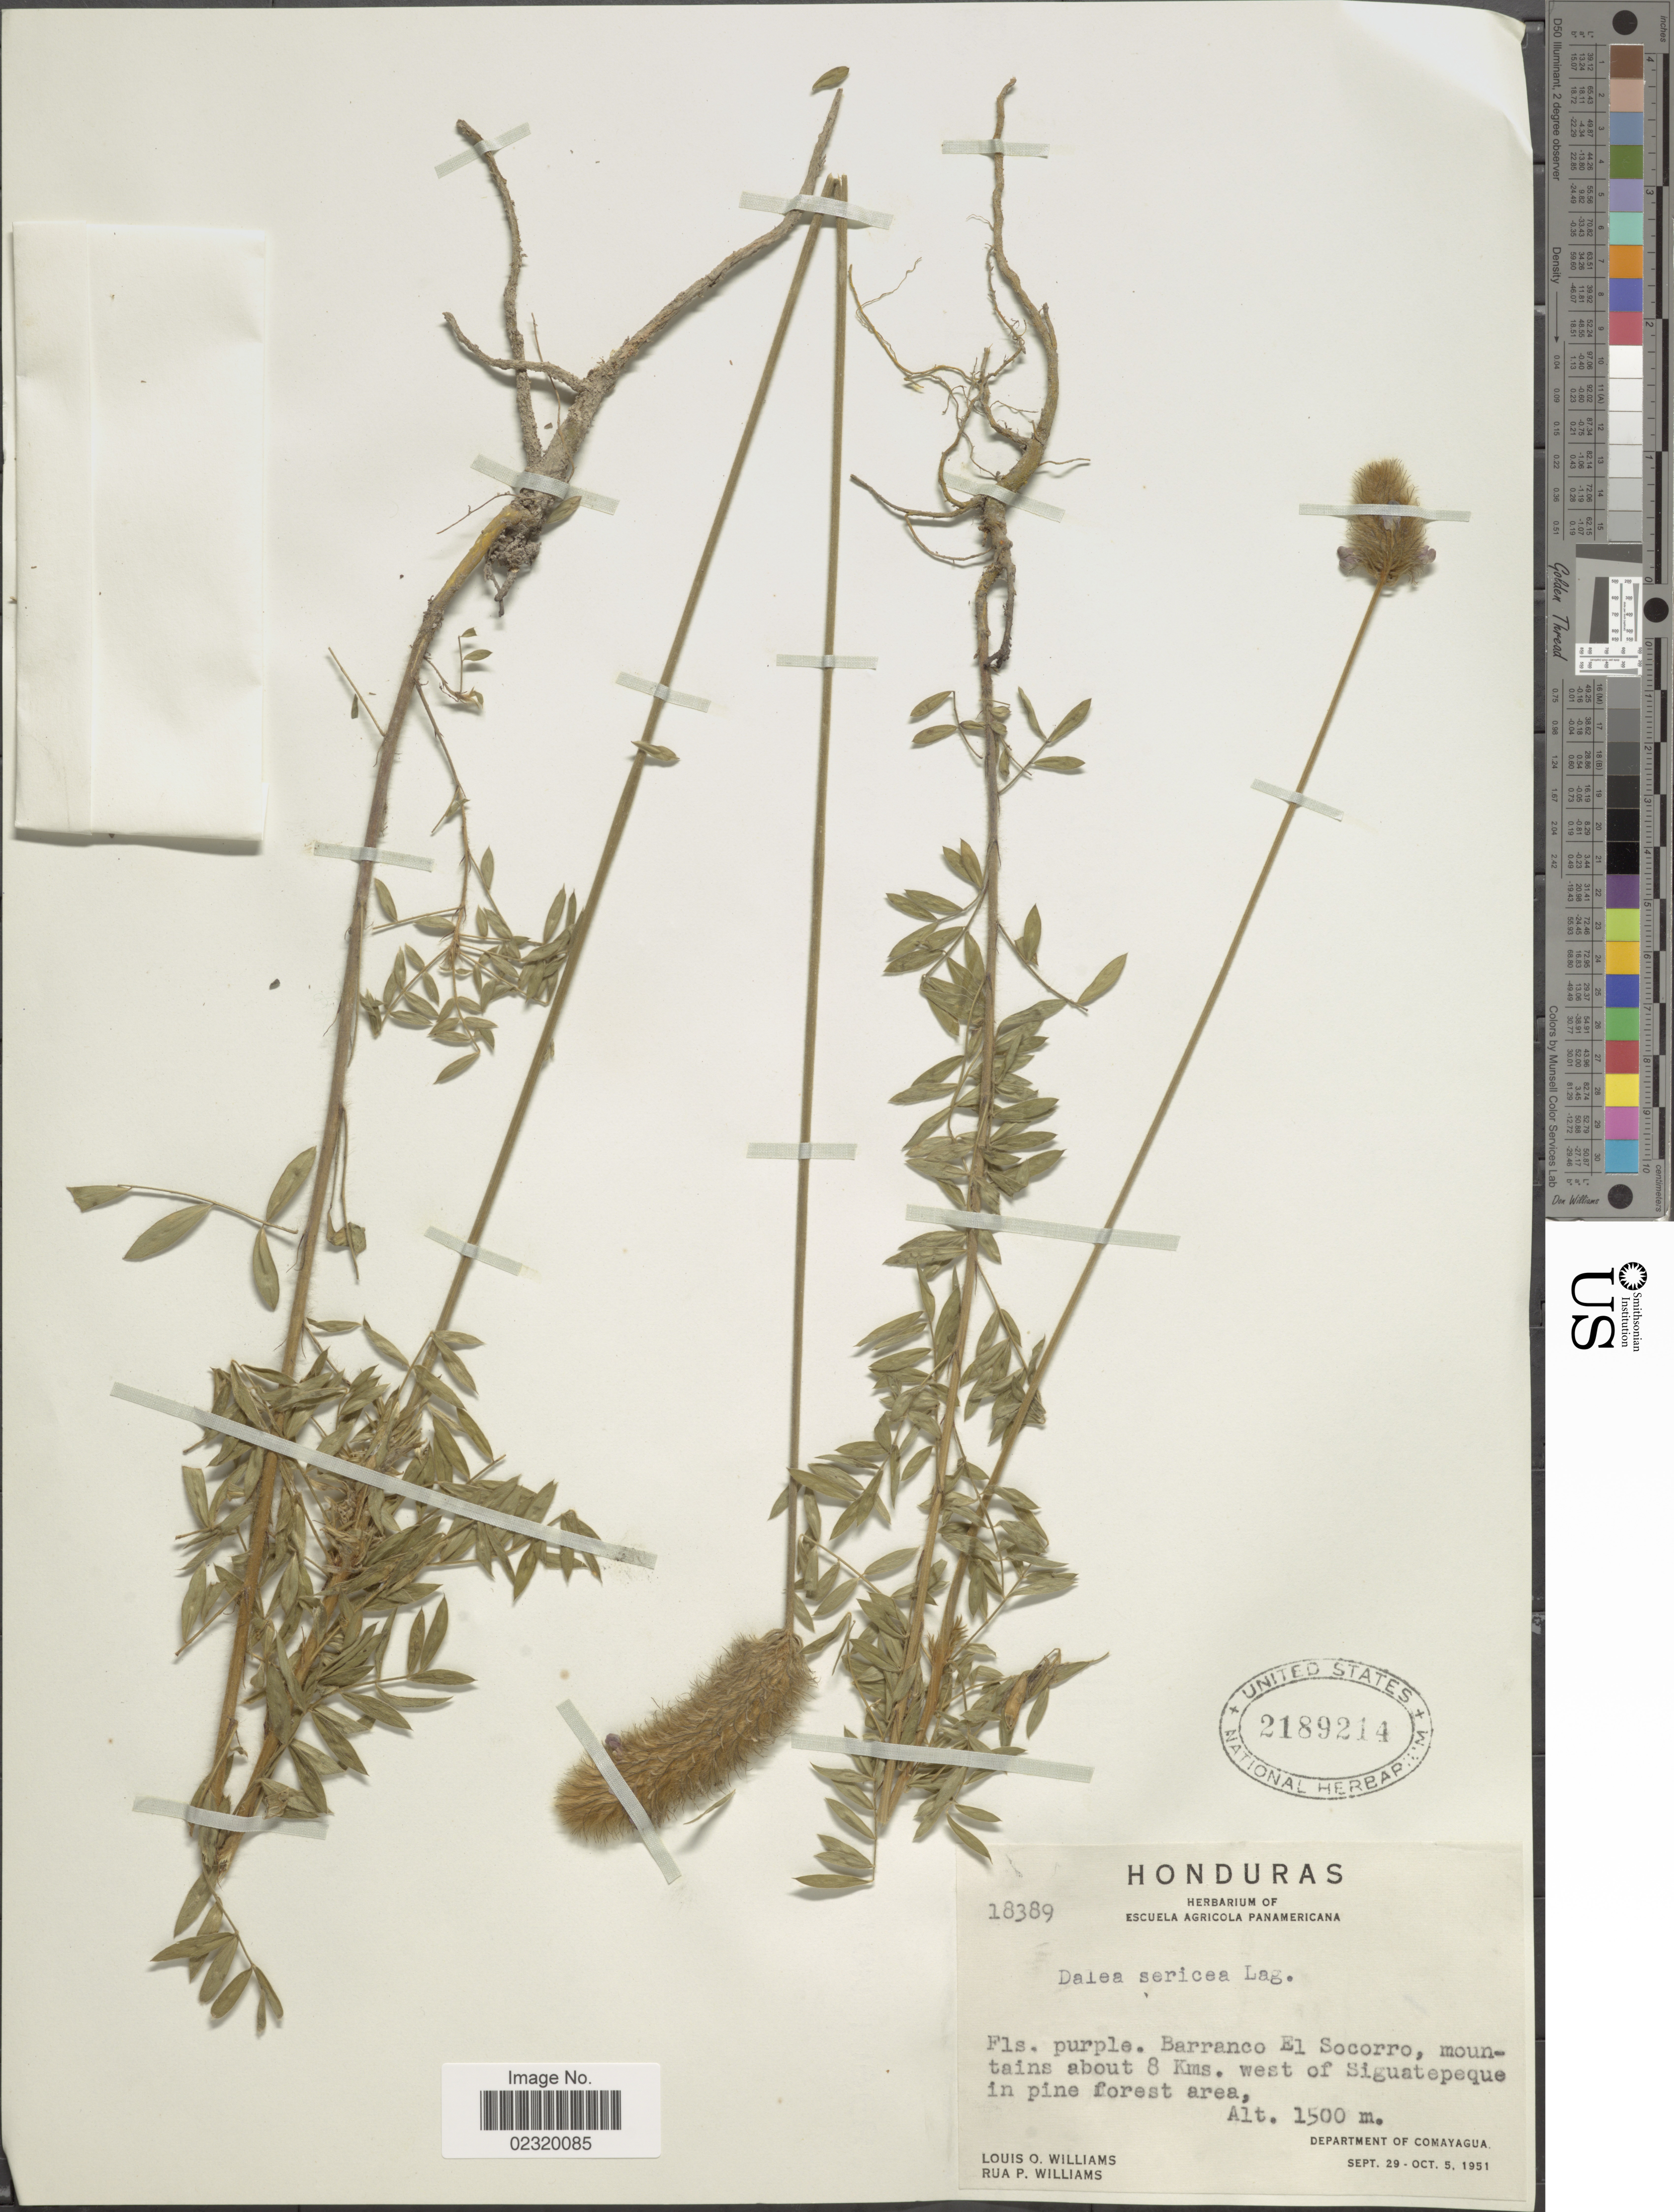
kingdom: Plantae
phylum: Tracheophyta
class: Magnoliopsida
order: Fabales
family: Fabaceae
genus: Dalea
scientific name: Dalea sericea var. sericea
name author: Lag.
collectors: L. O. Williams & R. P. Williams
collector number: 18389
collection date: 1951-09-29/1951-10-05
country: Honduras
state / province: Comayagua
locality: Barranca El Socorro, mountains about 8 Kms. west ofSiguatepeque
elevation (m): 1500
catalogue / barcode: US 2189214